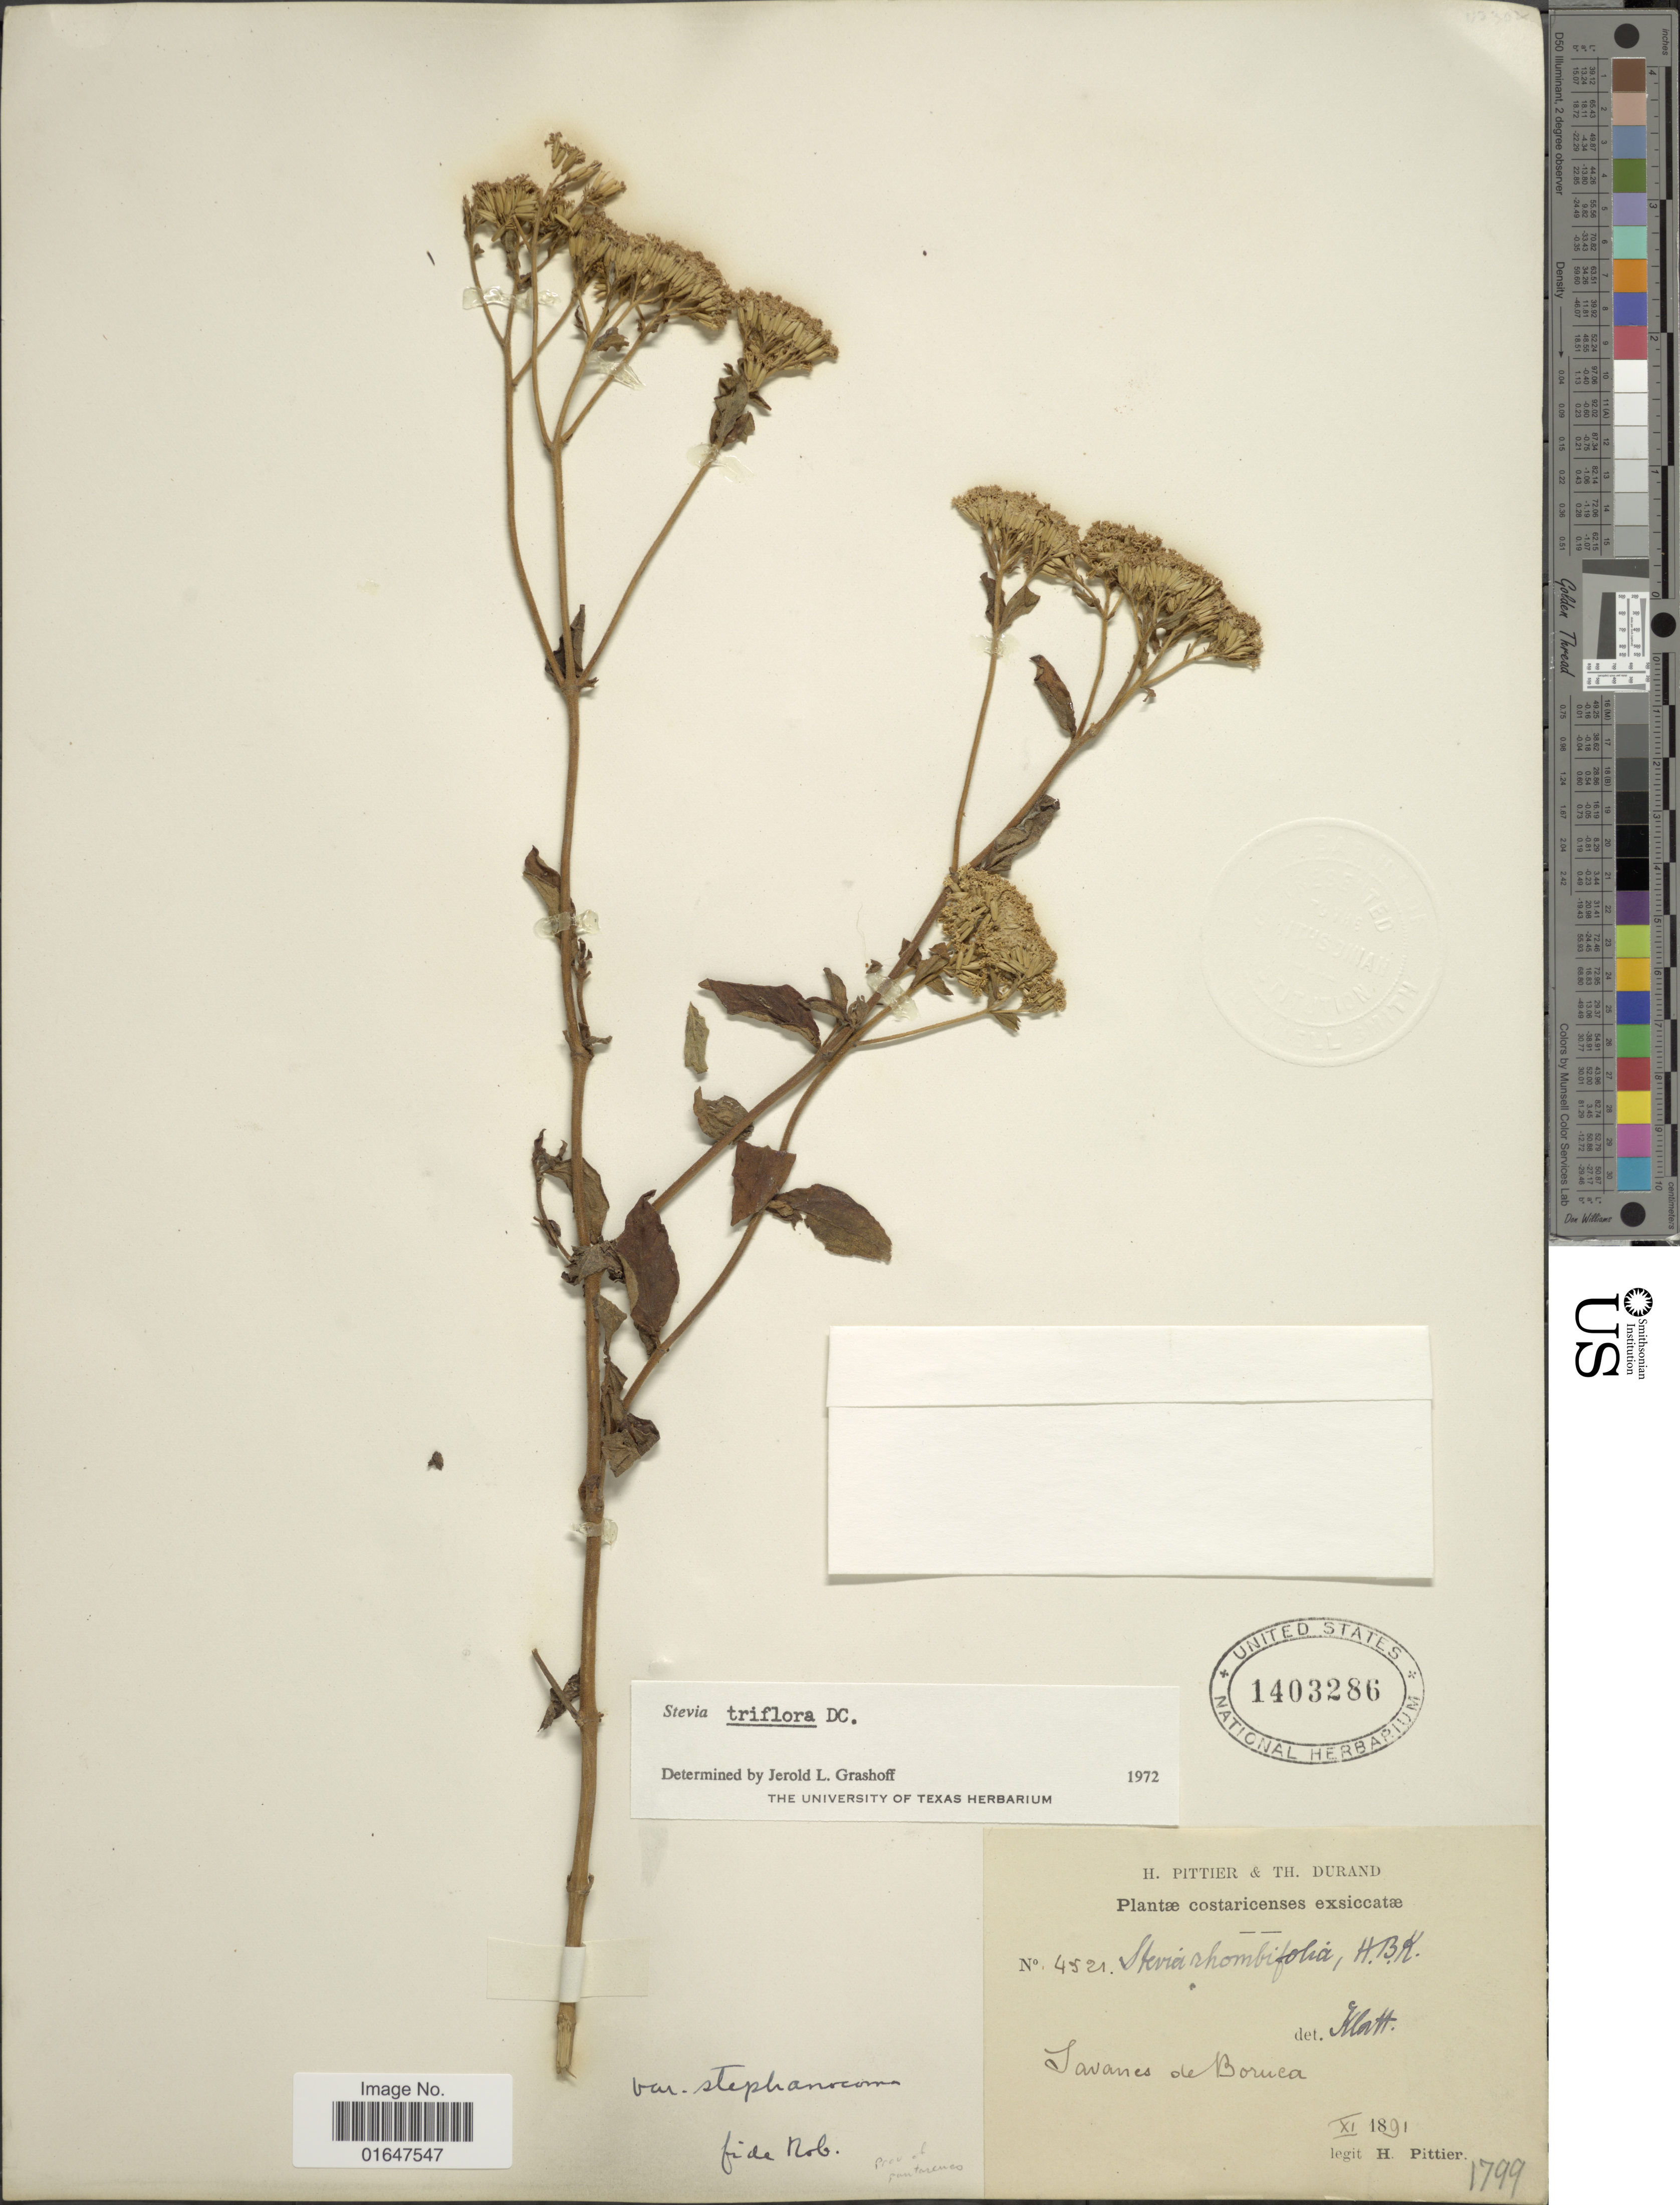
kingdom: Plantae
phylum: Tracheophyta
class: Magnoliopsida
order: Asterales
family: Asteraceae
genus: Stevia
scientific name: Stevia triflora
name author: DC.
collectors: H. F. Pittier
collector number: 4521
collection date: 1891-11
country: Costa Rica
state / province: Puntarenas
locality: Savanes de Boruca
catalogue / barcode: US 1403286